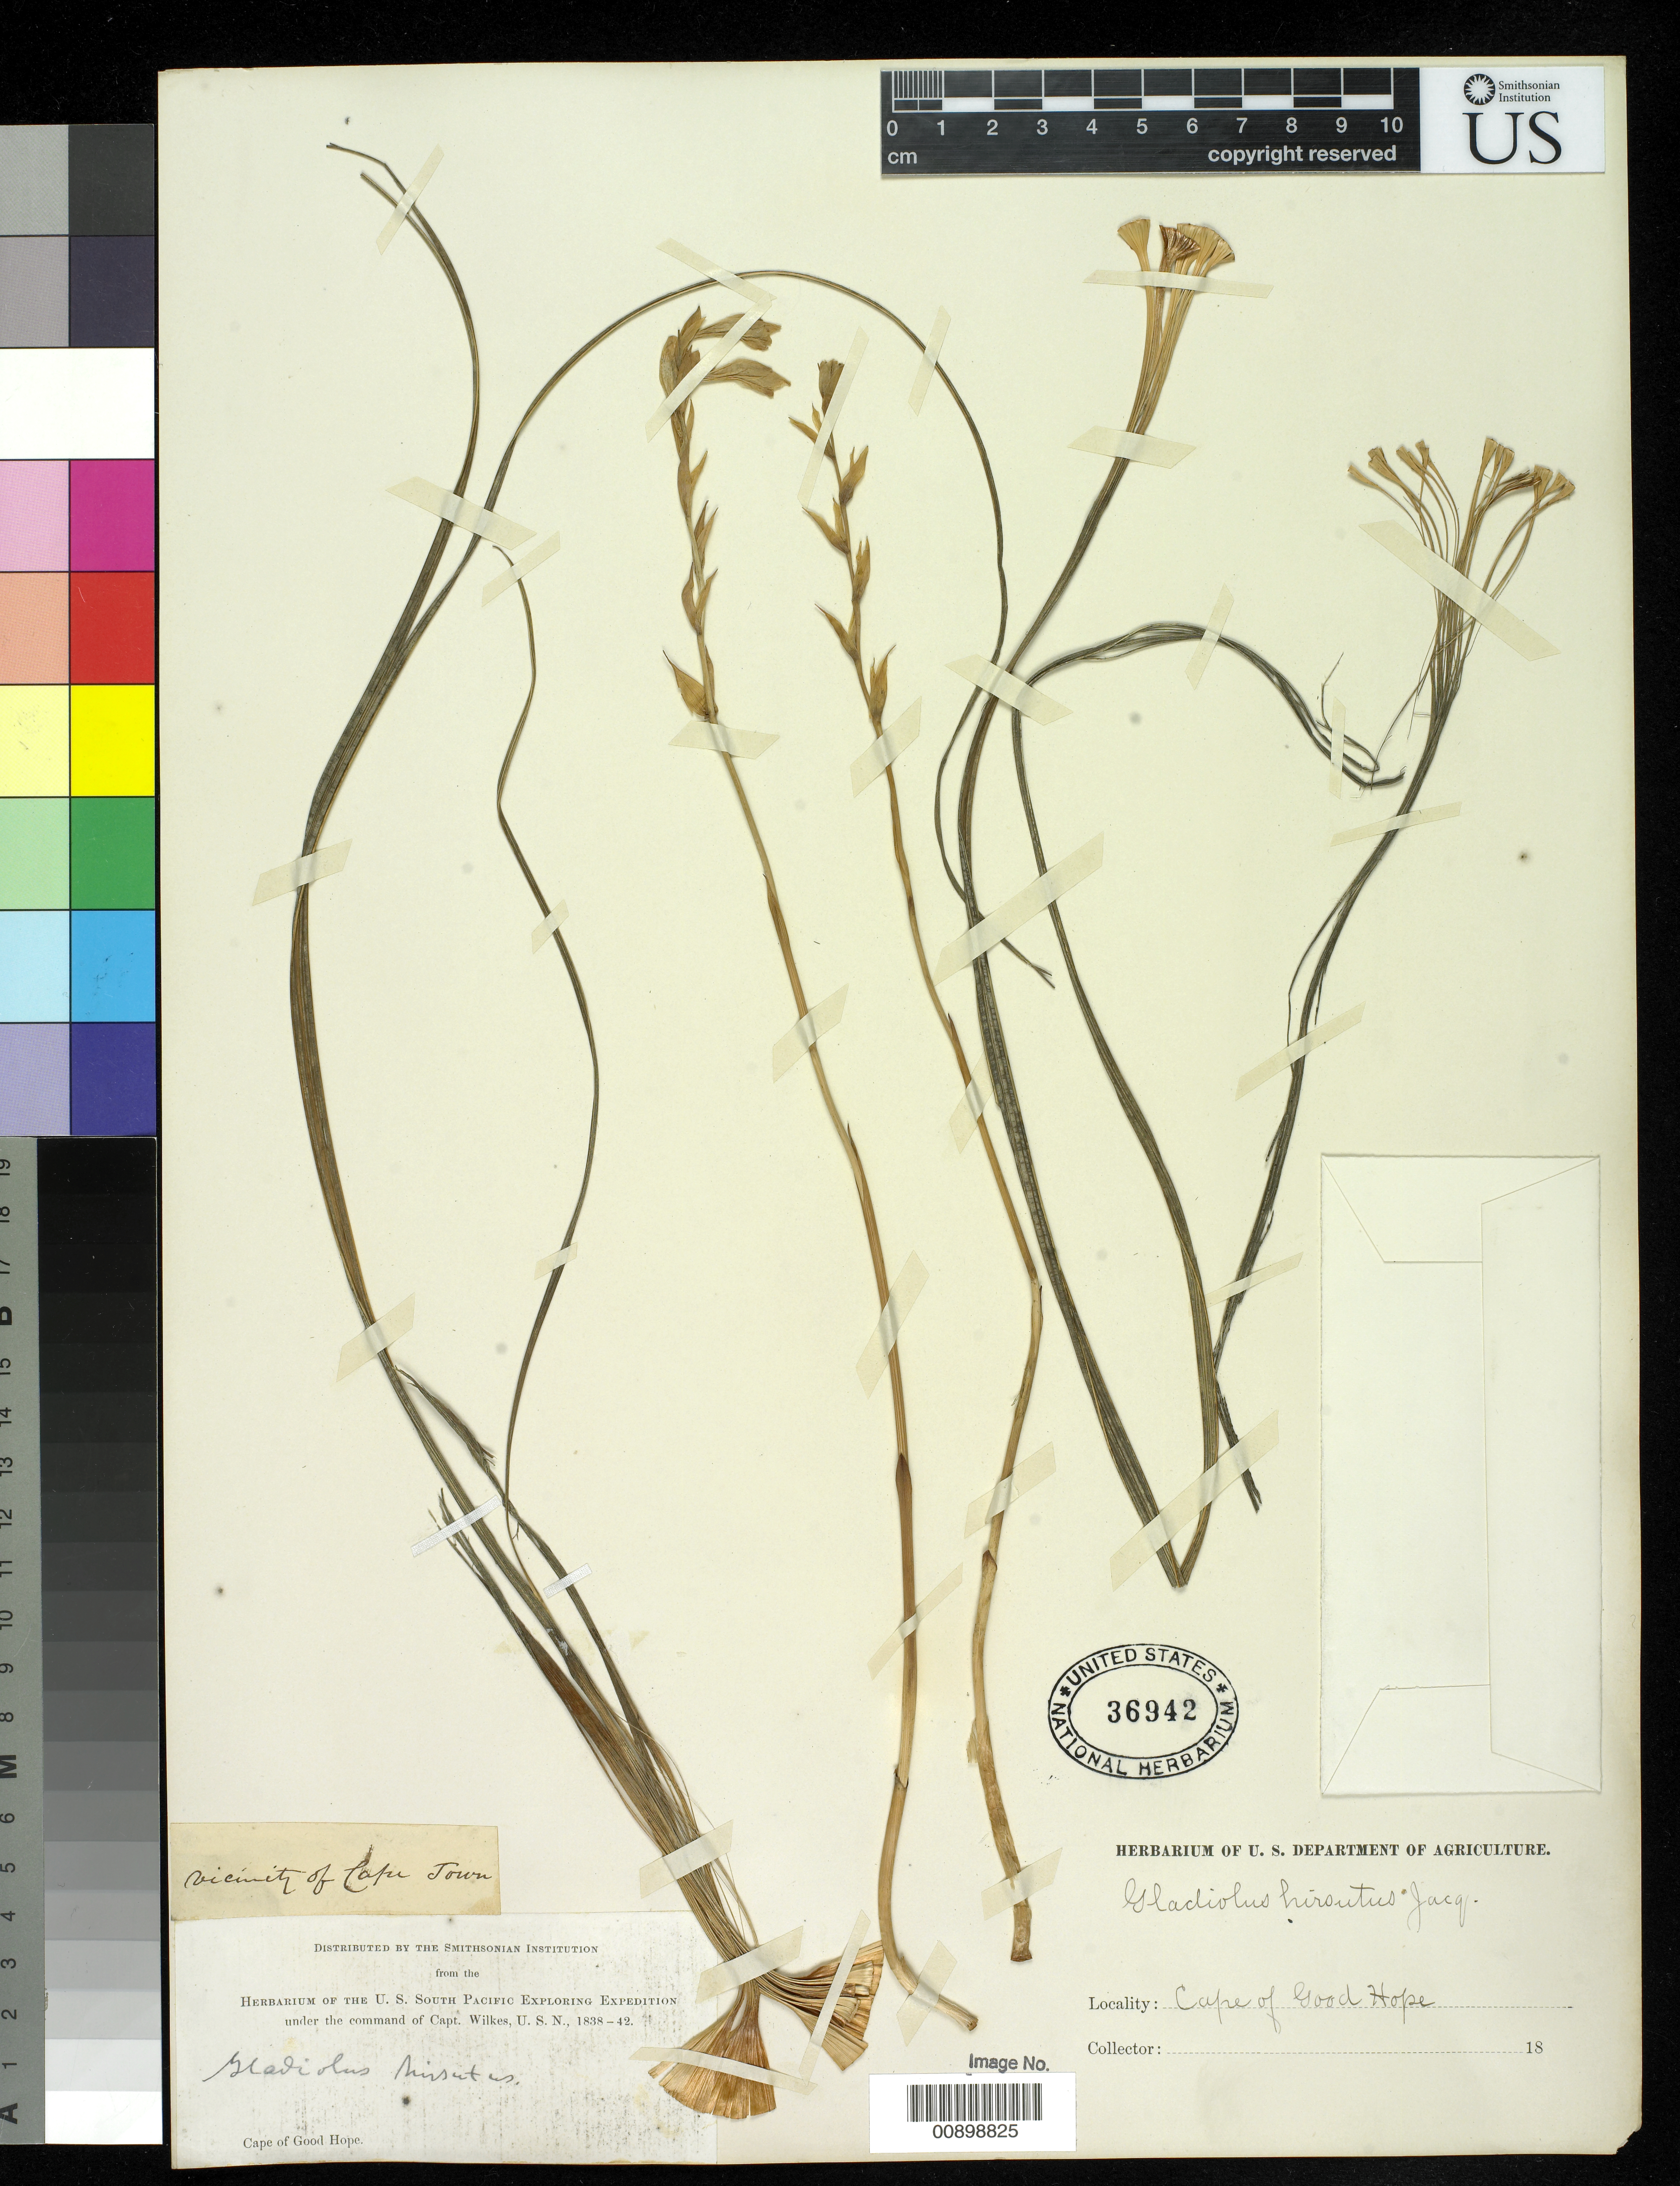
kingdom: Plantae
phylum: Tracheophyta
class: Liliopsida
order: Asparagales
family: Iridaceae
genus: Gladiolus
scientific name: Gladiolus hirsutus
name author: Jacq.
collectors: Wilkes Explor. Exped.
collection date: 1838/1842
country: South Africa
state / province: Western Cape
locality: Cape of Good Hope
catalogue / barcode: US 36942